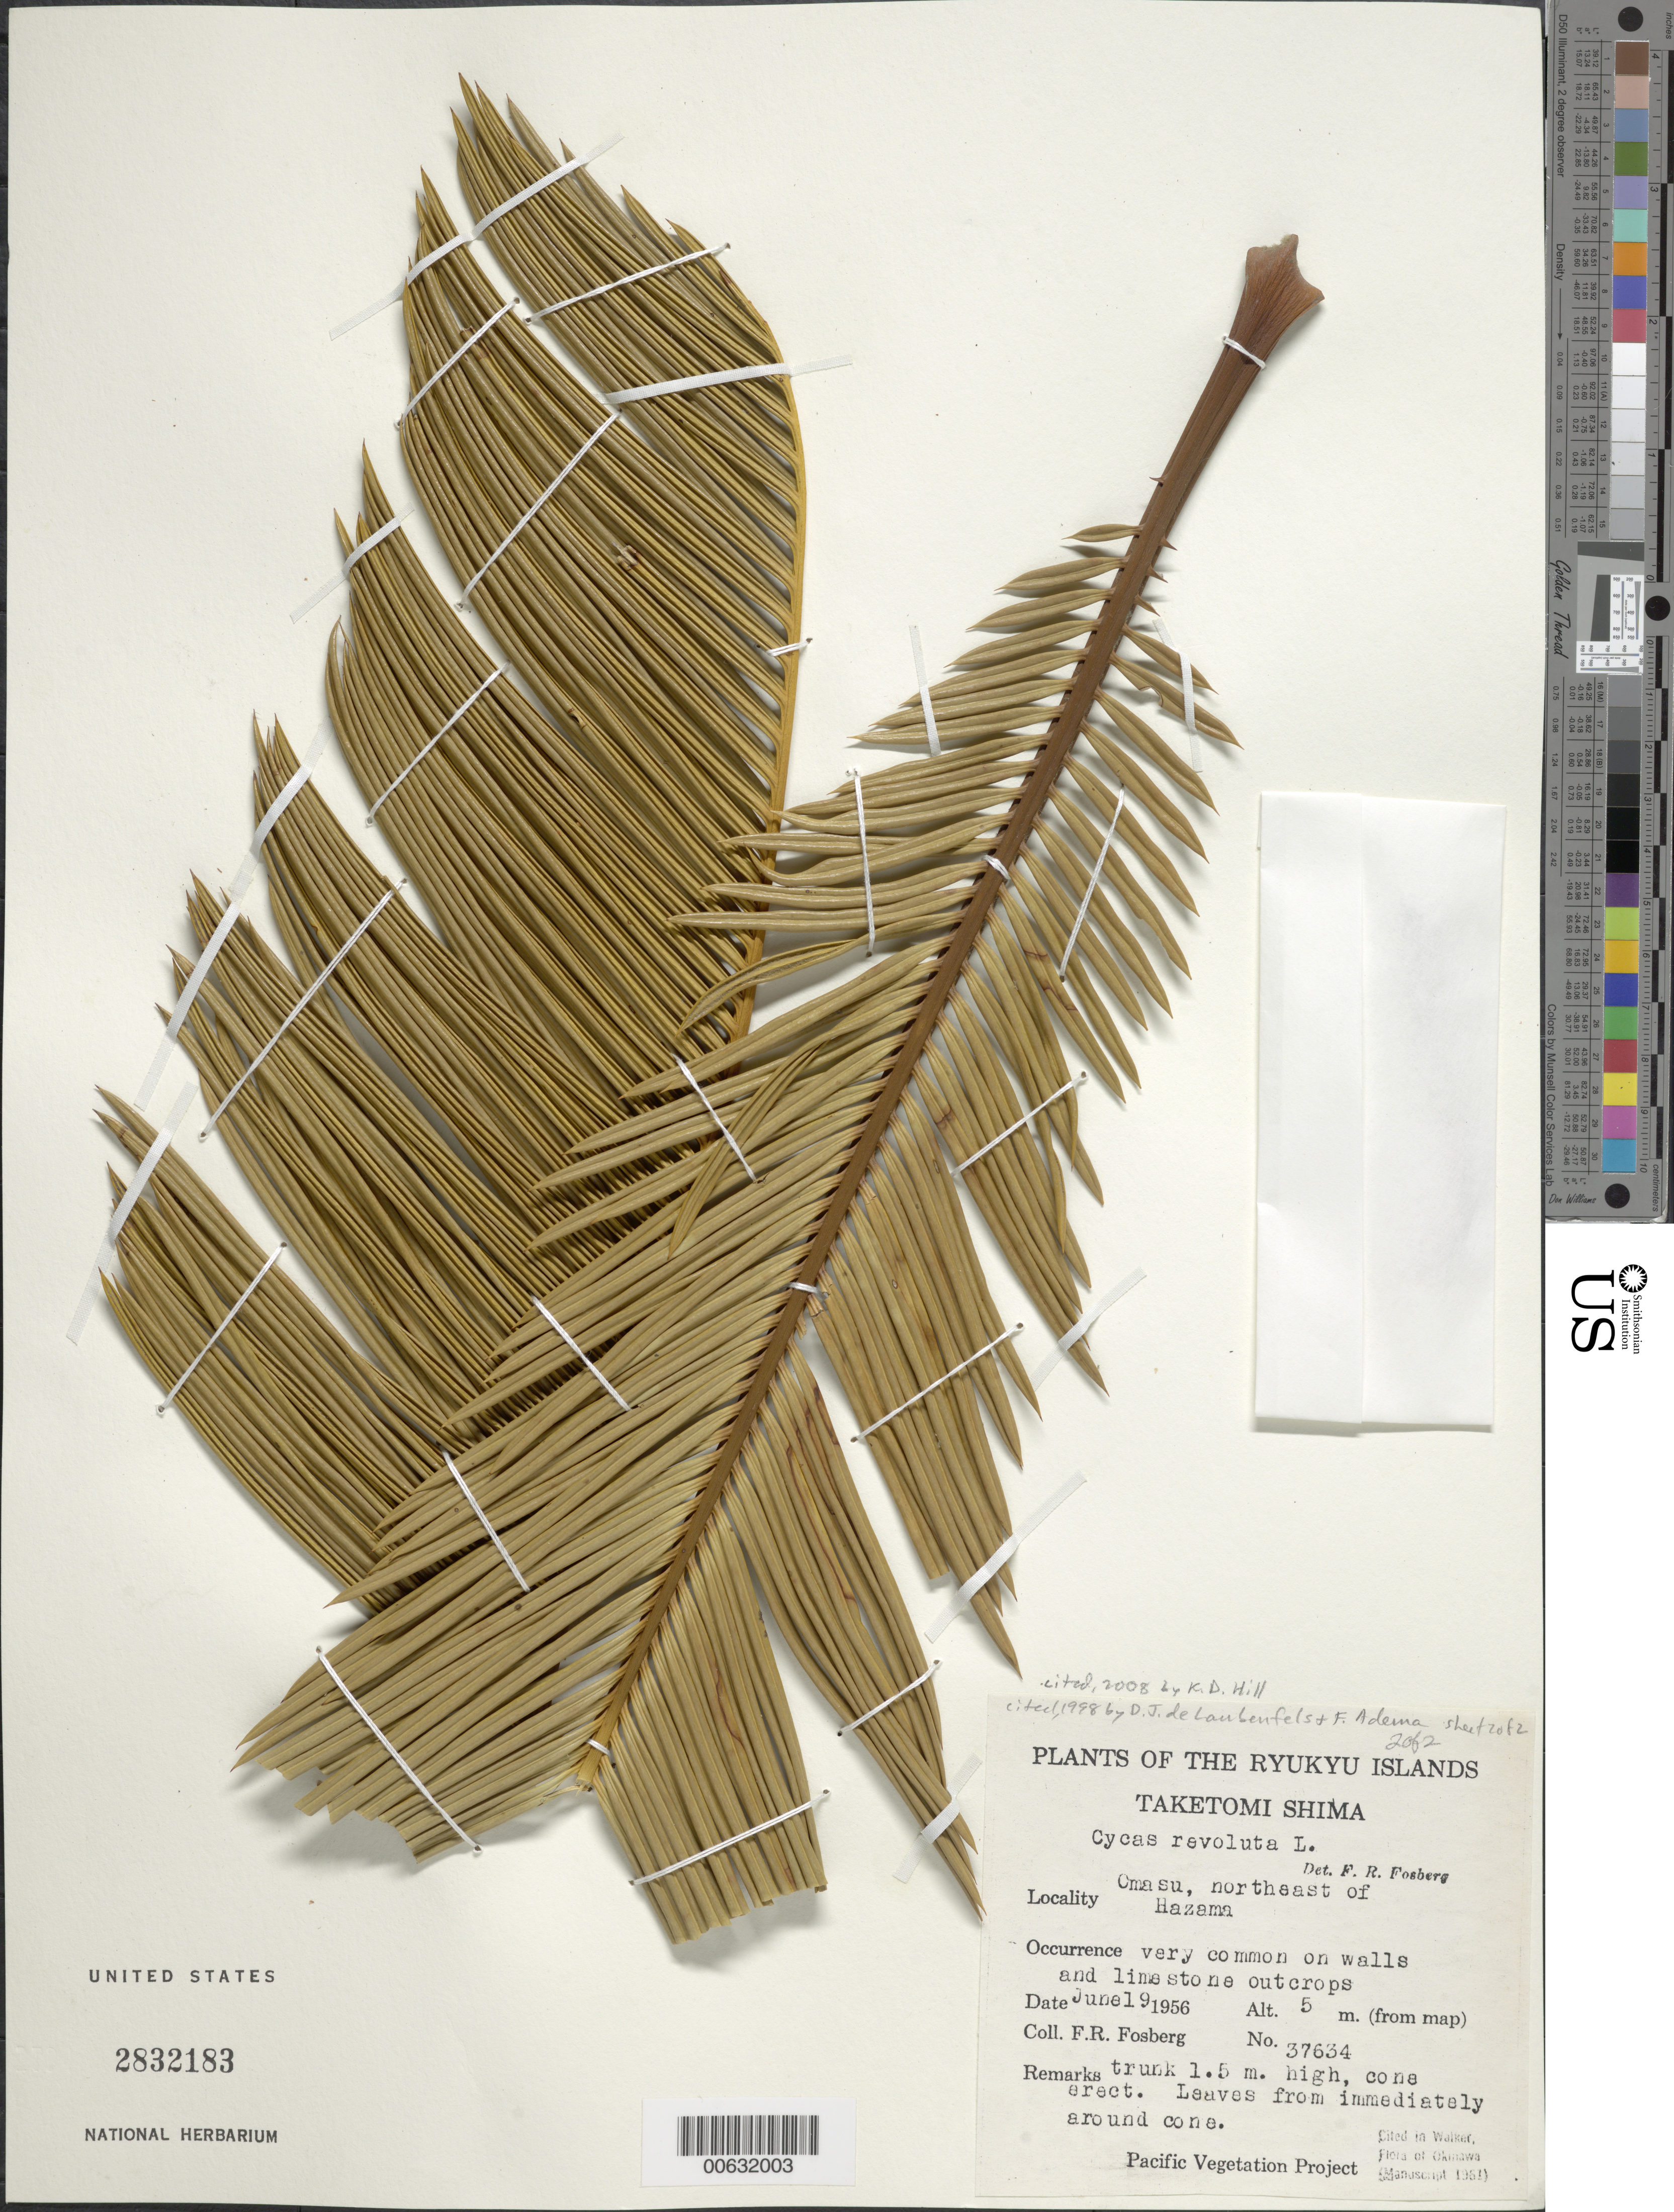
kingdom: Plantae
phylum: Tracheophyta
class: Cycadopsida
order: Cycadales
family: Cycadaceae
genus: Cycas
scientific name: Cycas revoluta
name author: Thunb.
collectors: F. R. Fosberg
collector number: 37634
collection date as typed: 19 Jun 1956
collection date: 1956-06-19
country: Japan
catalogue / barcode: US 2832183